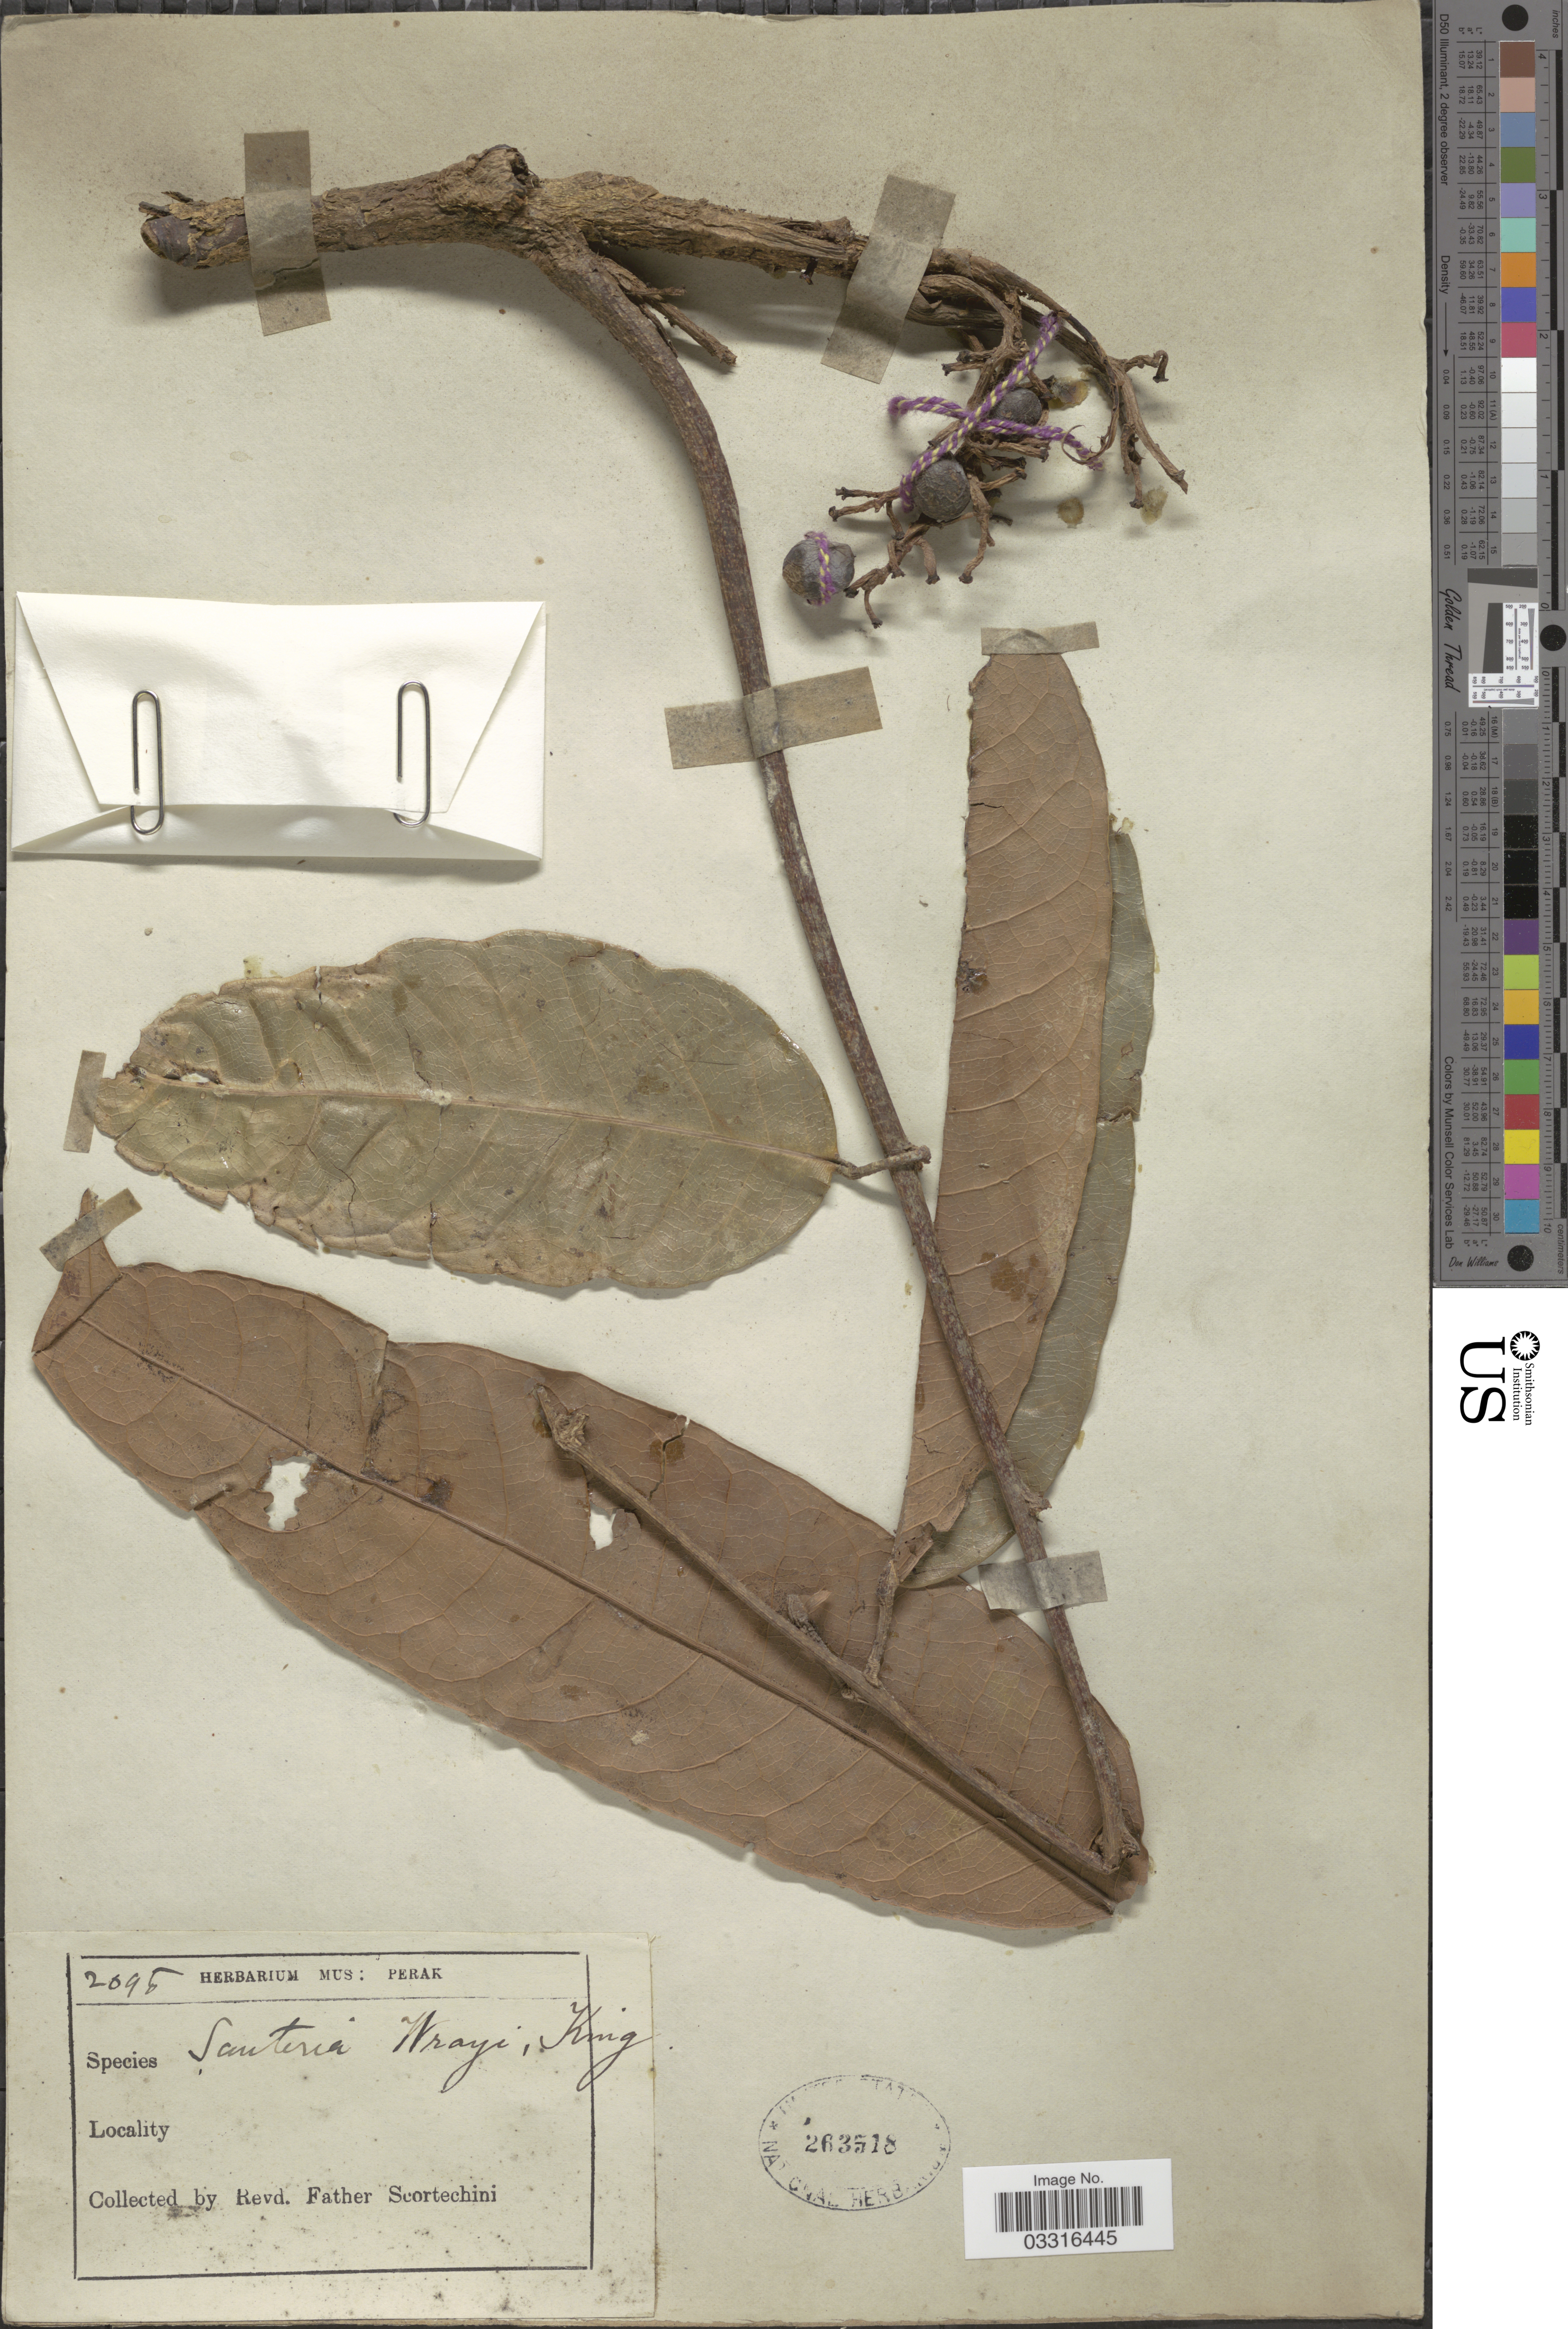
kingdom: Plantae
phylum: Tracheophyta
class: Magnoliopsida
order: Sapindales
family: Burseraceae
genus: Santiria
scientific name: Santiria wrayi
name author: King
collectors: Fr. Scortechini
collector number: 2095*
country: Malaysia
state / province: Perak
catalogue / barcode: US 263518